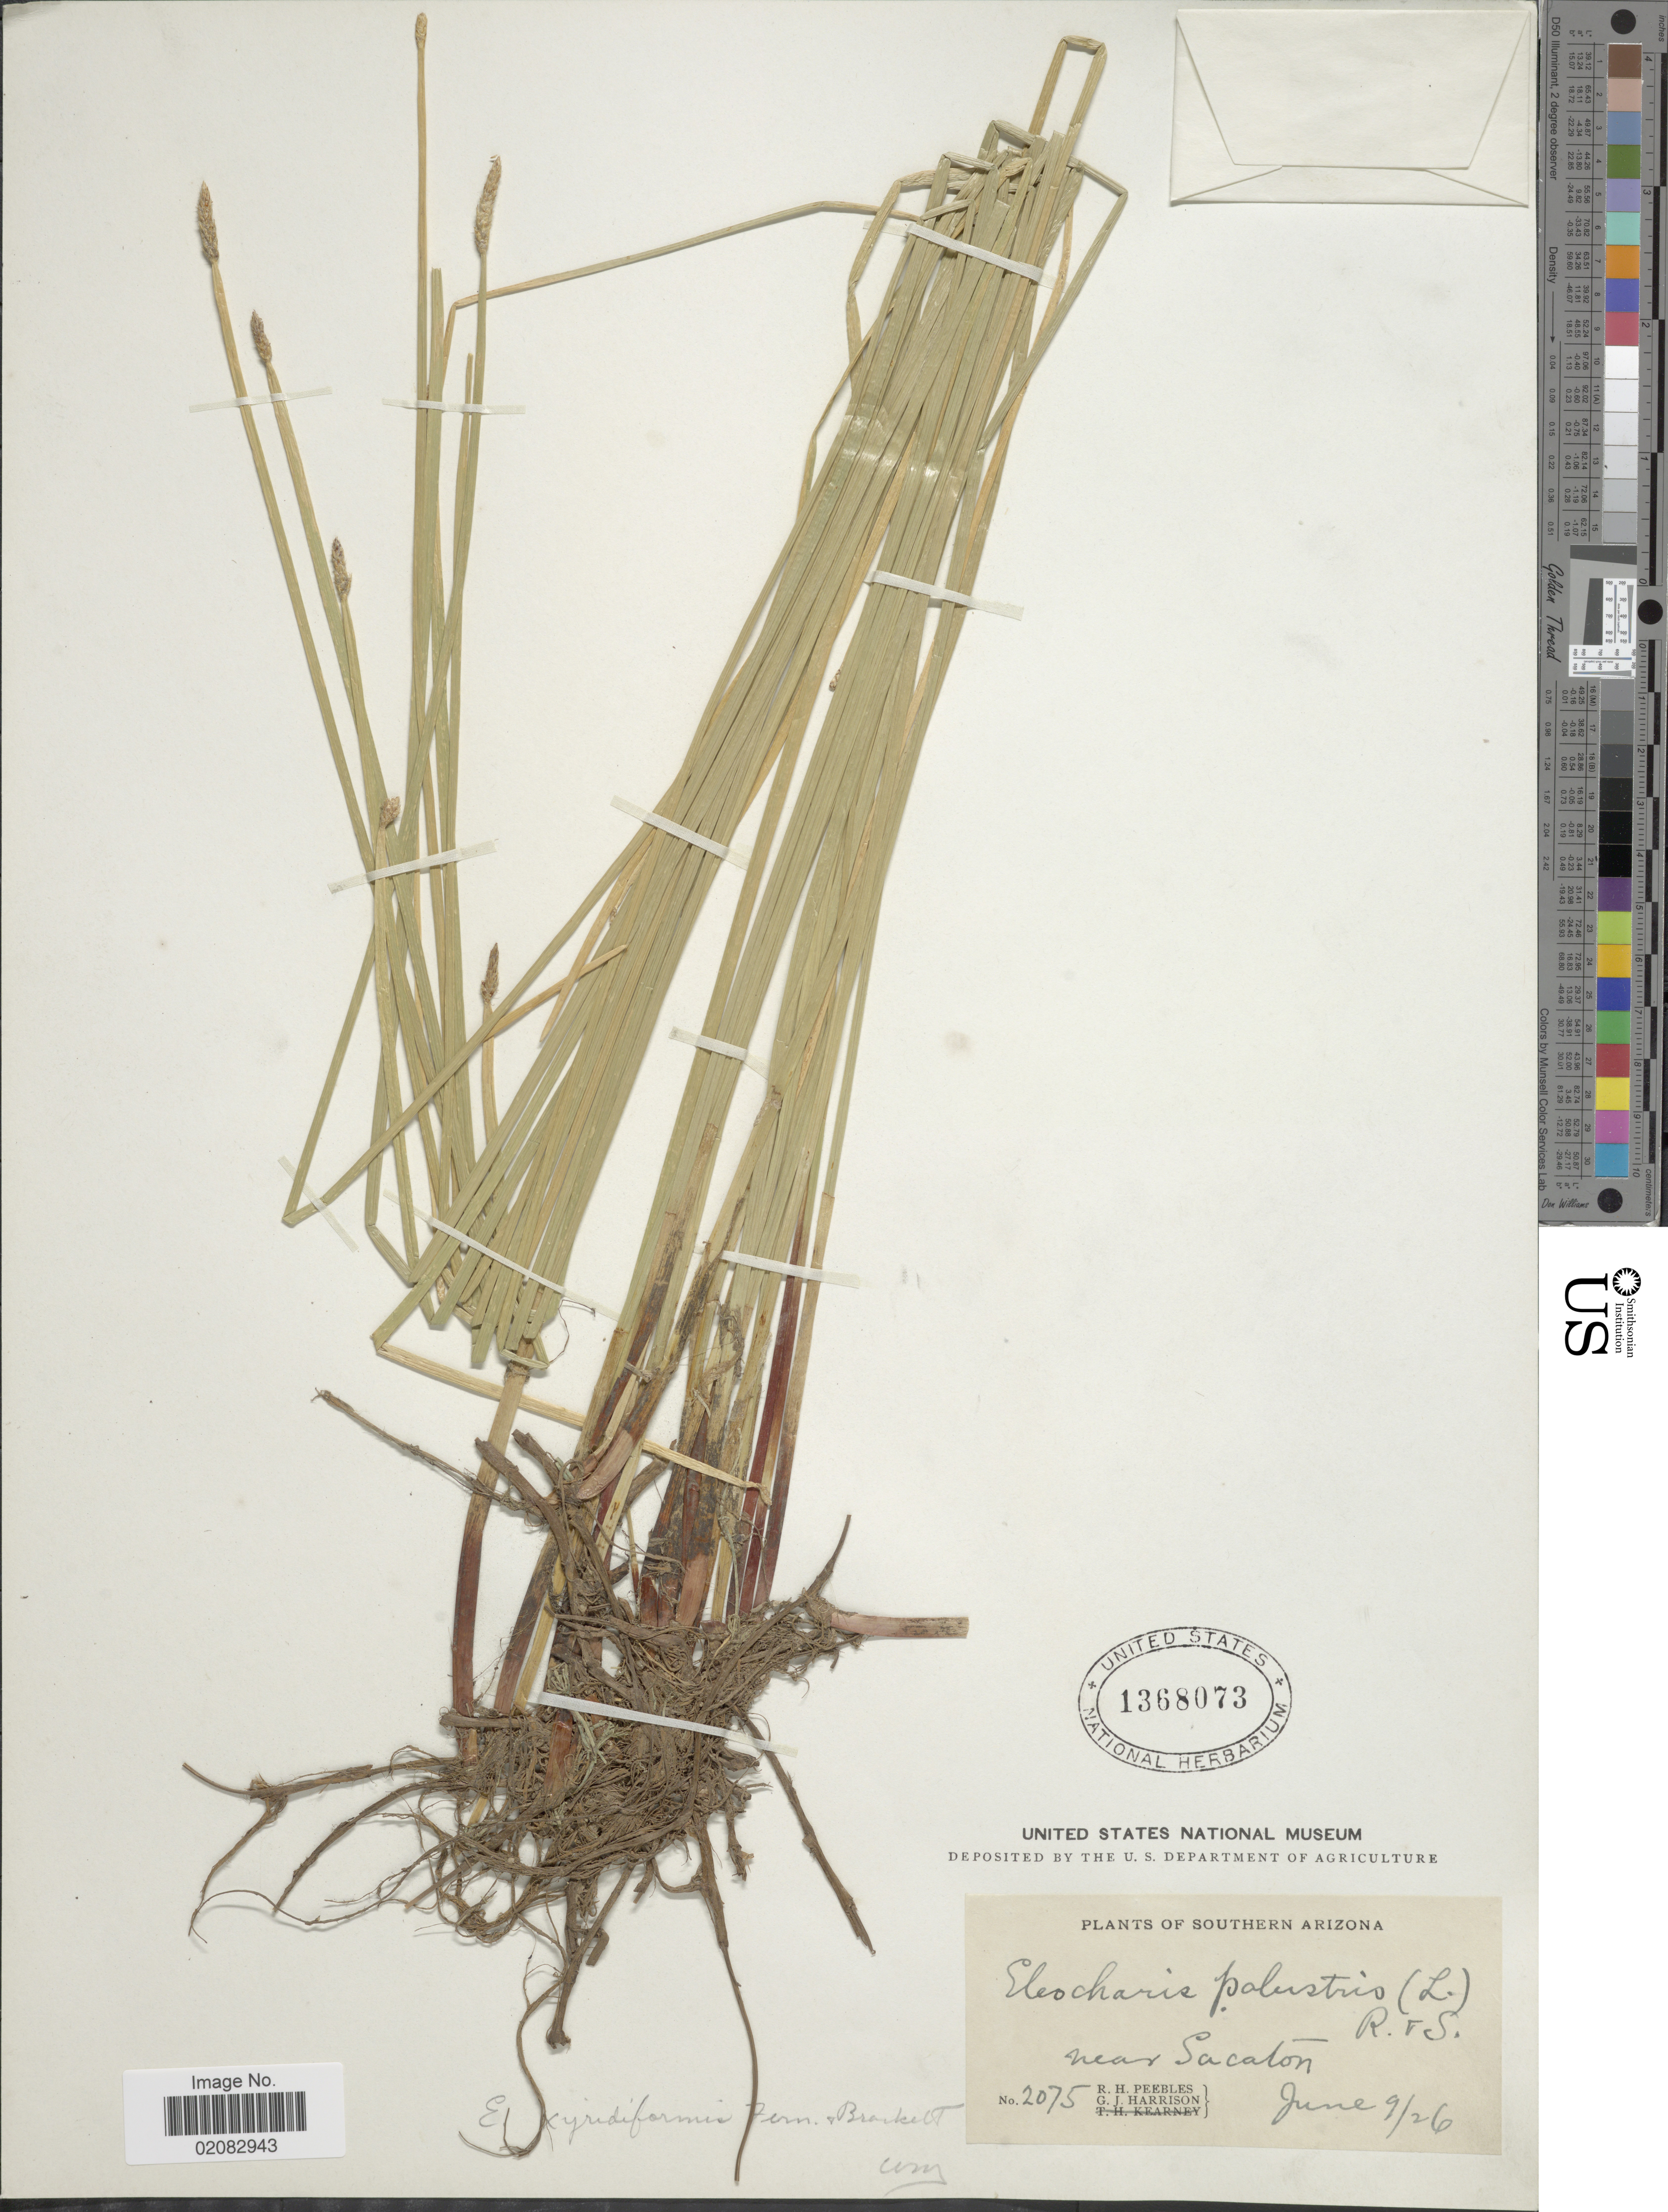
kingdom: Plantae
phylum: Tracheophyta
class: Liliopsida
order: Poales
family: Cyperaceae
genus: Eleocharis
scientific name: Eleocharis macrostachya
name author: Britton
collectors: R. H. Peebles & G. J. Harrison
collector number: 2075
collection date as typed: Transcribed d/m/y: 9/6/26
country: United States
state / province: Arizona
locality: Southern Arizona, Near Sacaton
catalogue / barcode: US 1368073